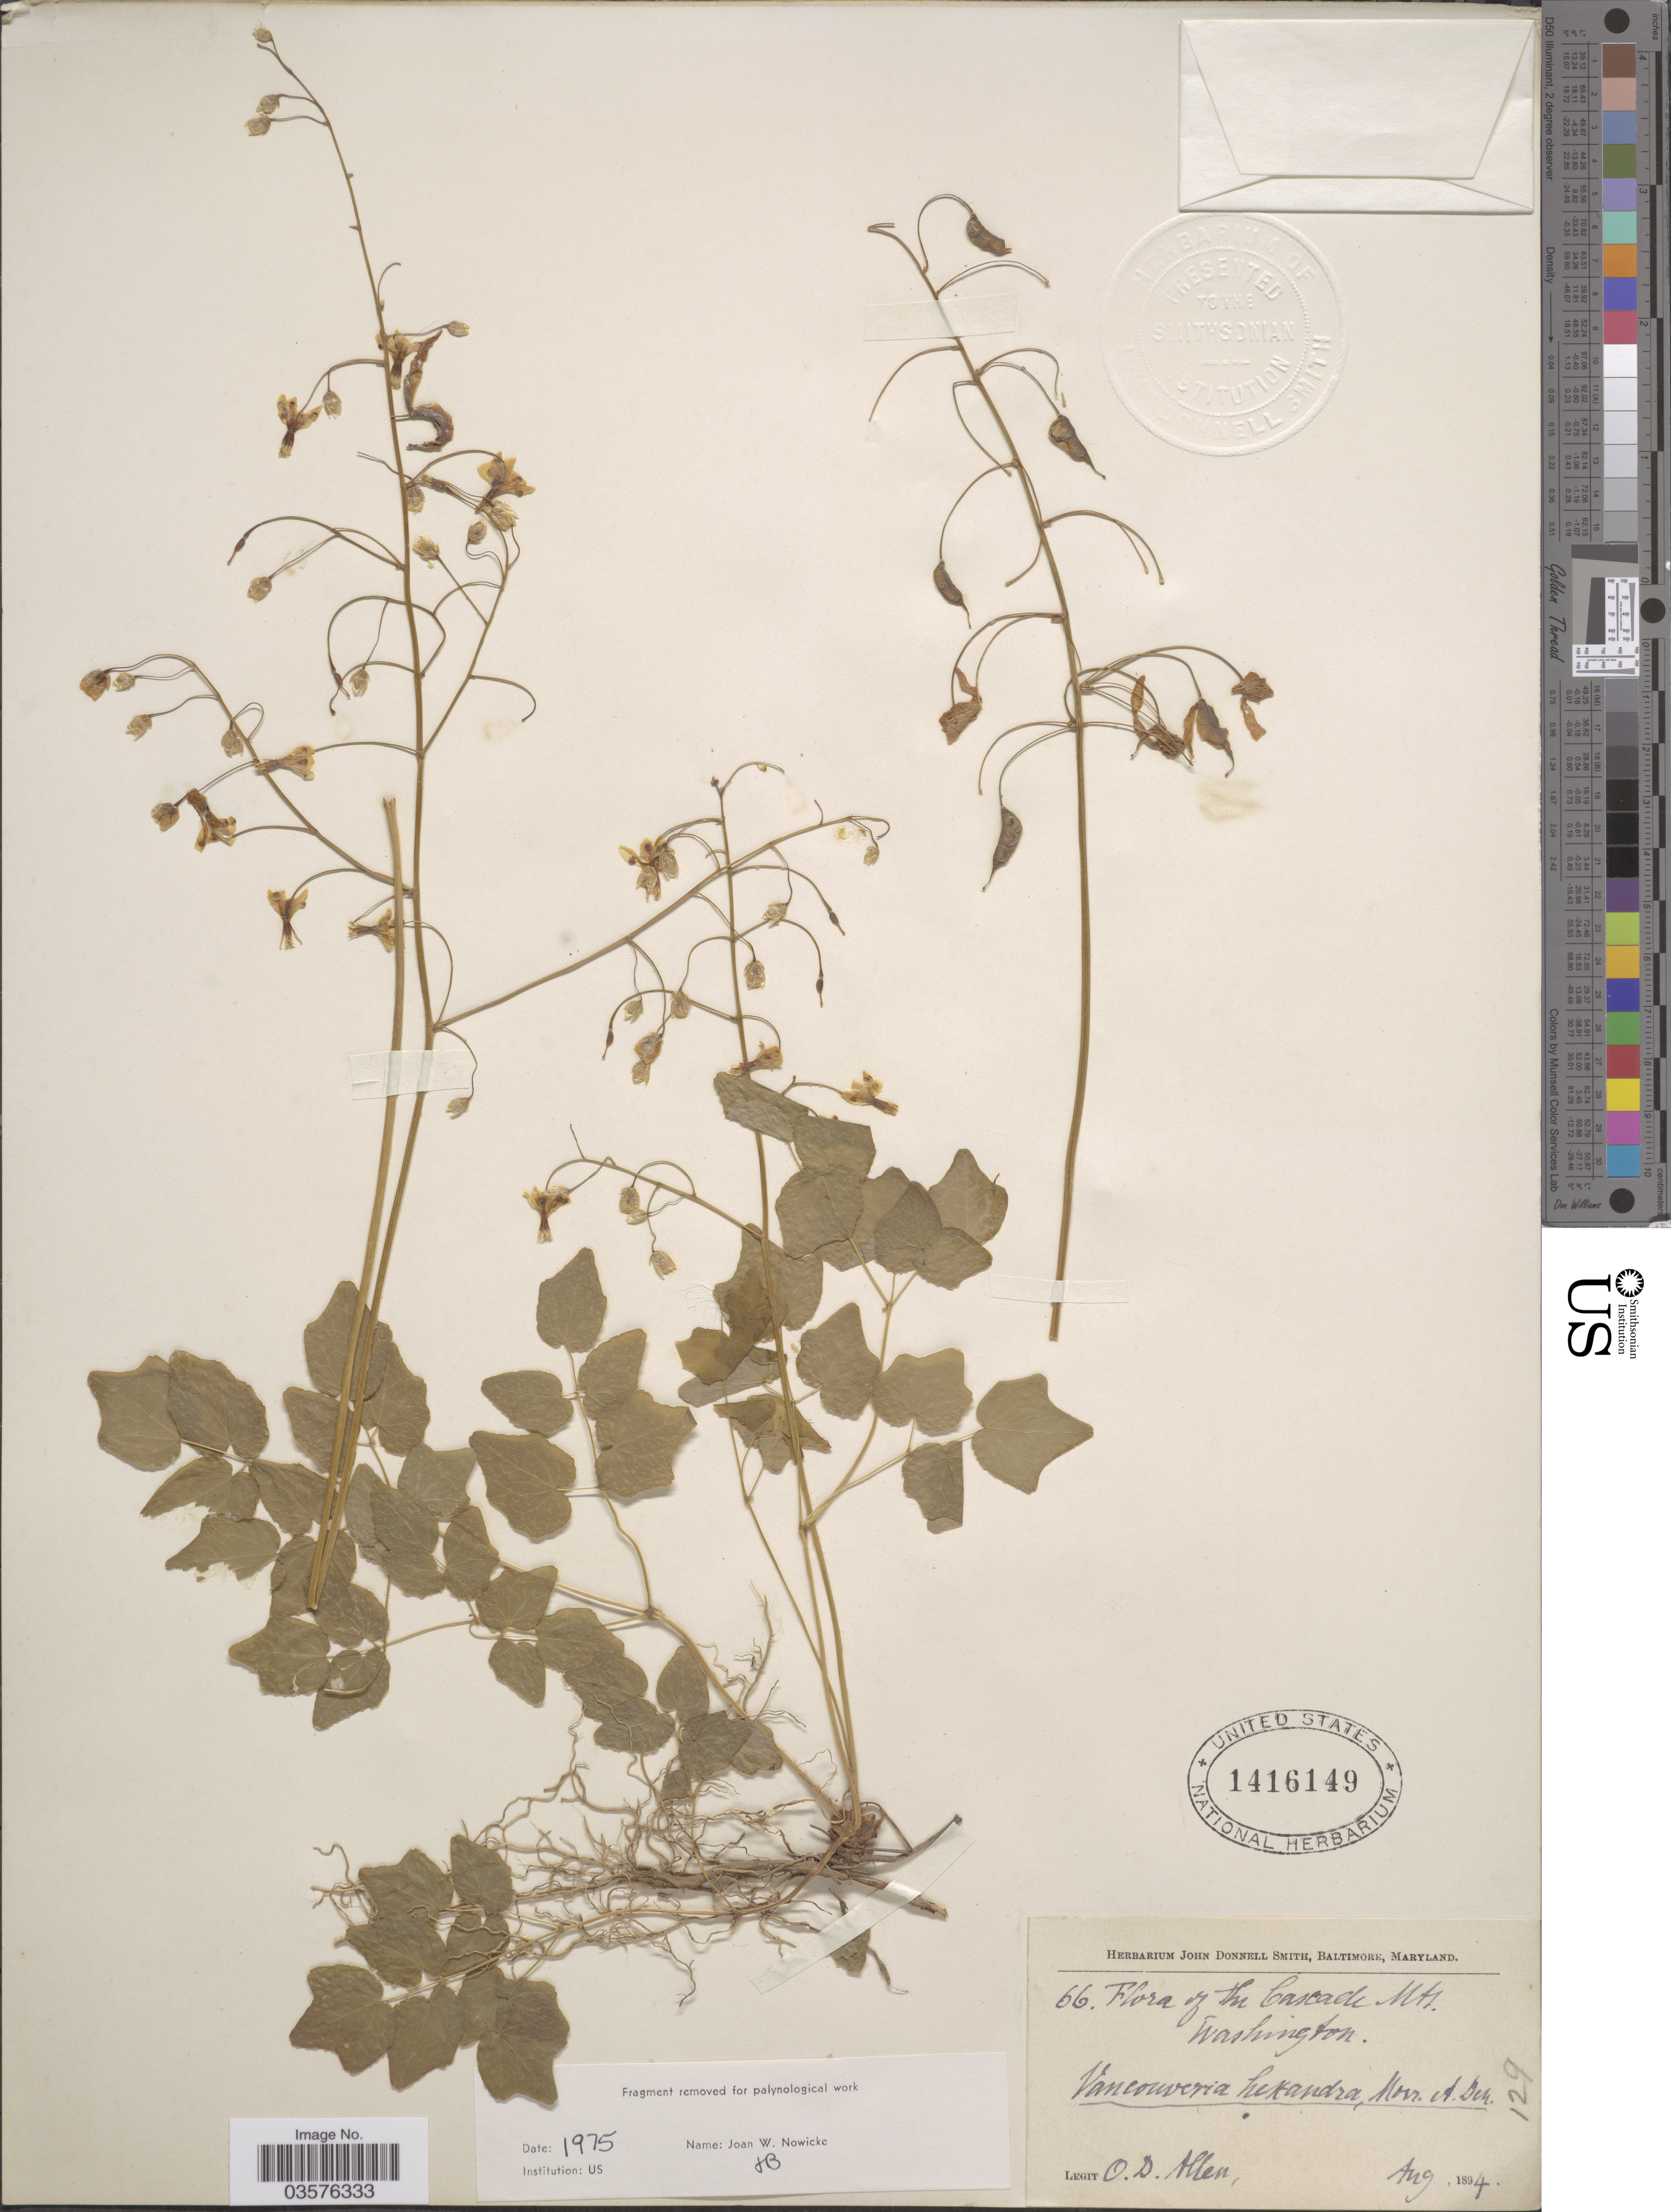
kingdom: Plantae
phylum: Tracheophyta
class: Magnoliopsida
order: Ranunculales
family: Berberidaceae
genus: Vancouveria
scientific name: Vancouveria hexandra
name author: (Hook.) C. Morren & Decne.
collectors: O. D. Allen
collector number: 66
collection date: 1894-08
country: United States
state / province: Washington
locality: The Cascade Mts.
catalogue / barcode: US 1416149